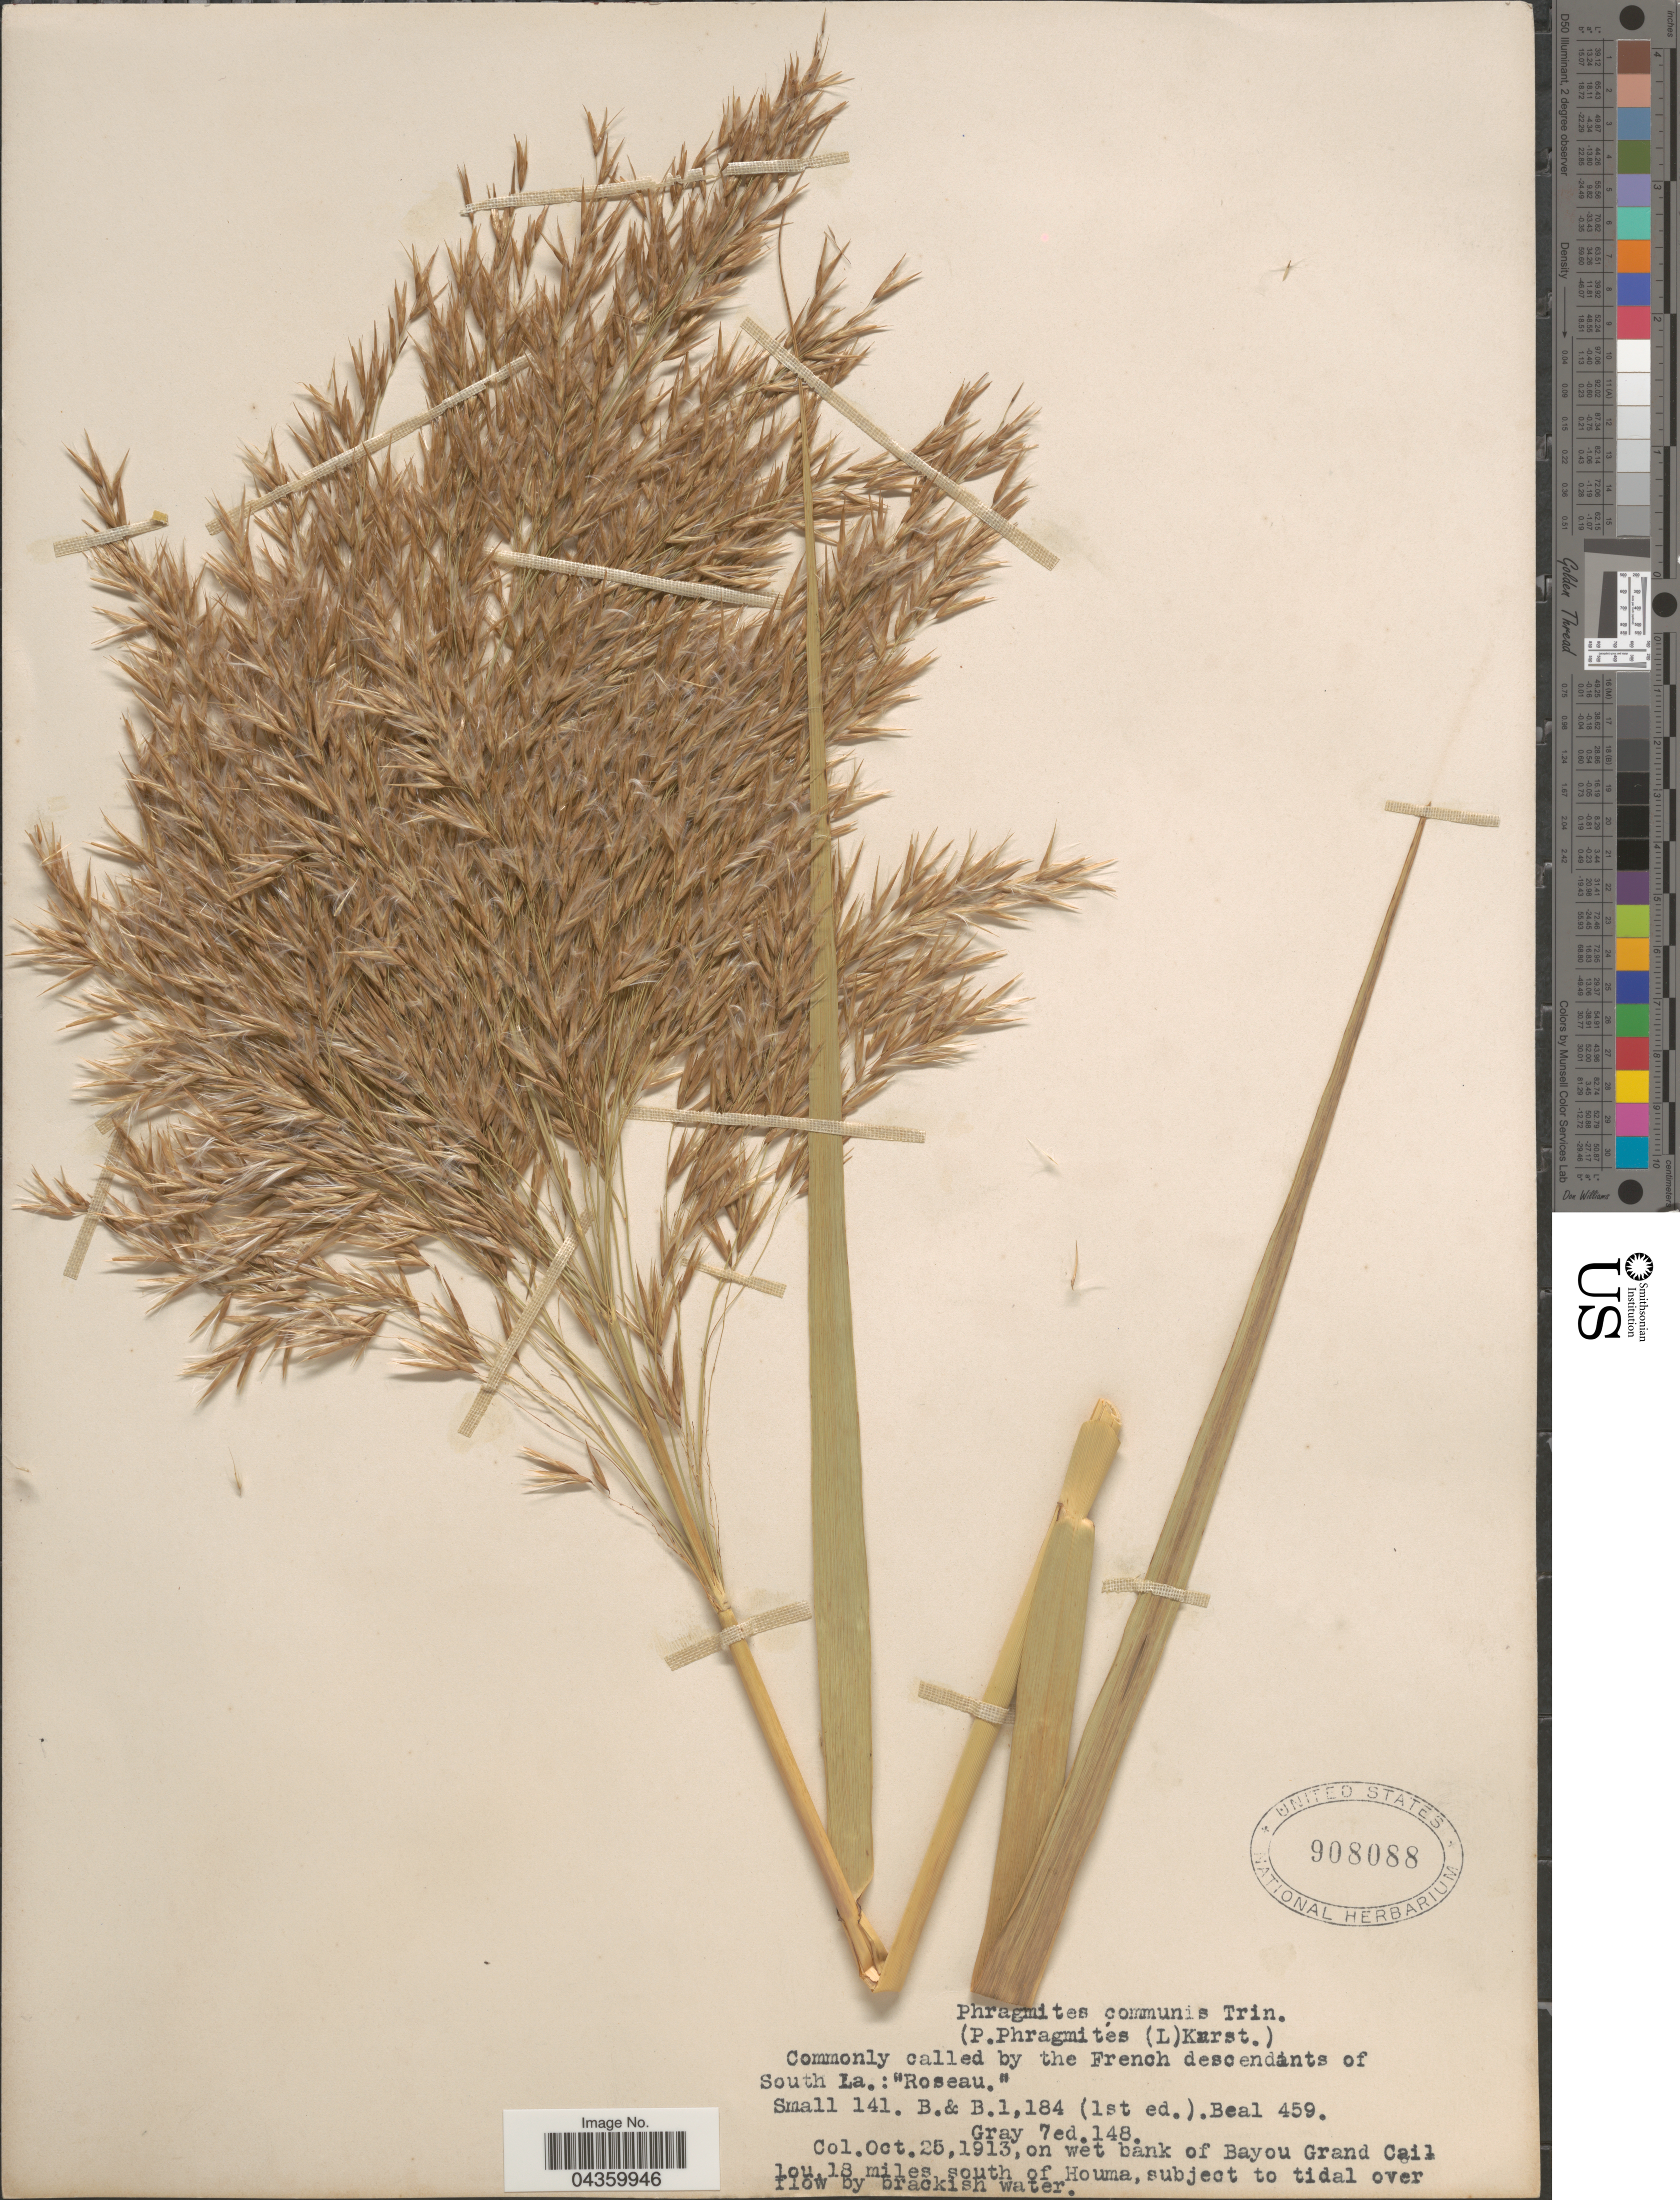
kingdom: Plantae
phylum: Tracheophyta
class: Liliopsida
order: Poales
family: Poaceae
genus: Phragmites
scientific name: Phragmites australis subsp. berlandieri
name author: (E. Fourn.) Saltonstall & Hauber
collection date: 1913-10-25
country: United States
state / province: Louisiana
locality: On wet bank of Bayou Grand Caillou 18 miles south of Houma, subject to tidal over flow by brackish water.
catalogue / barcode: US 908088